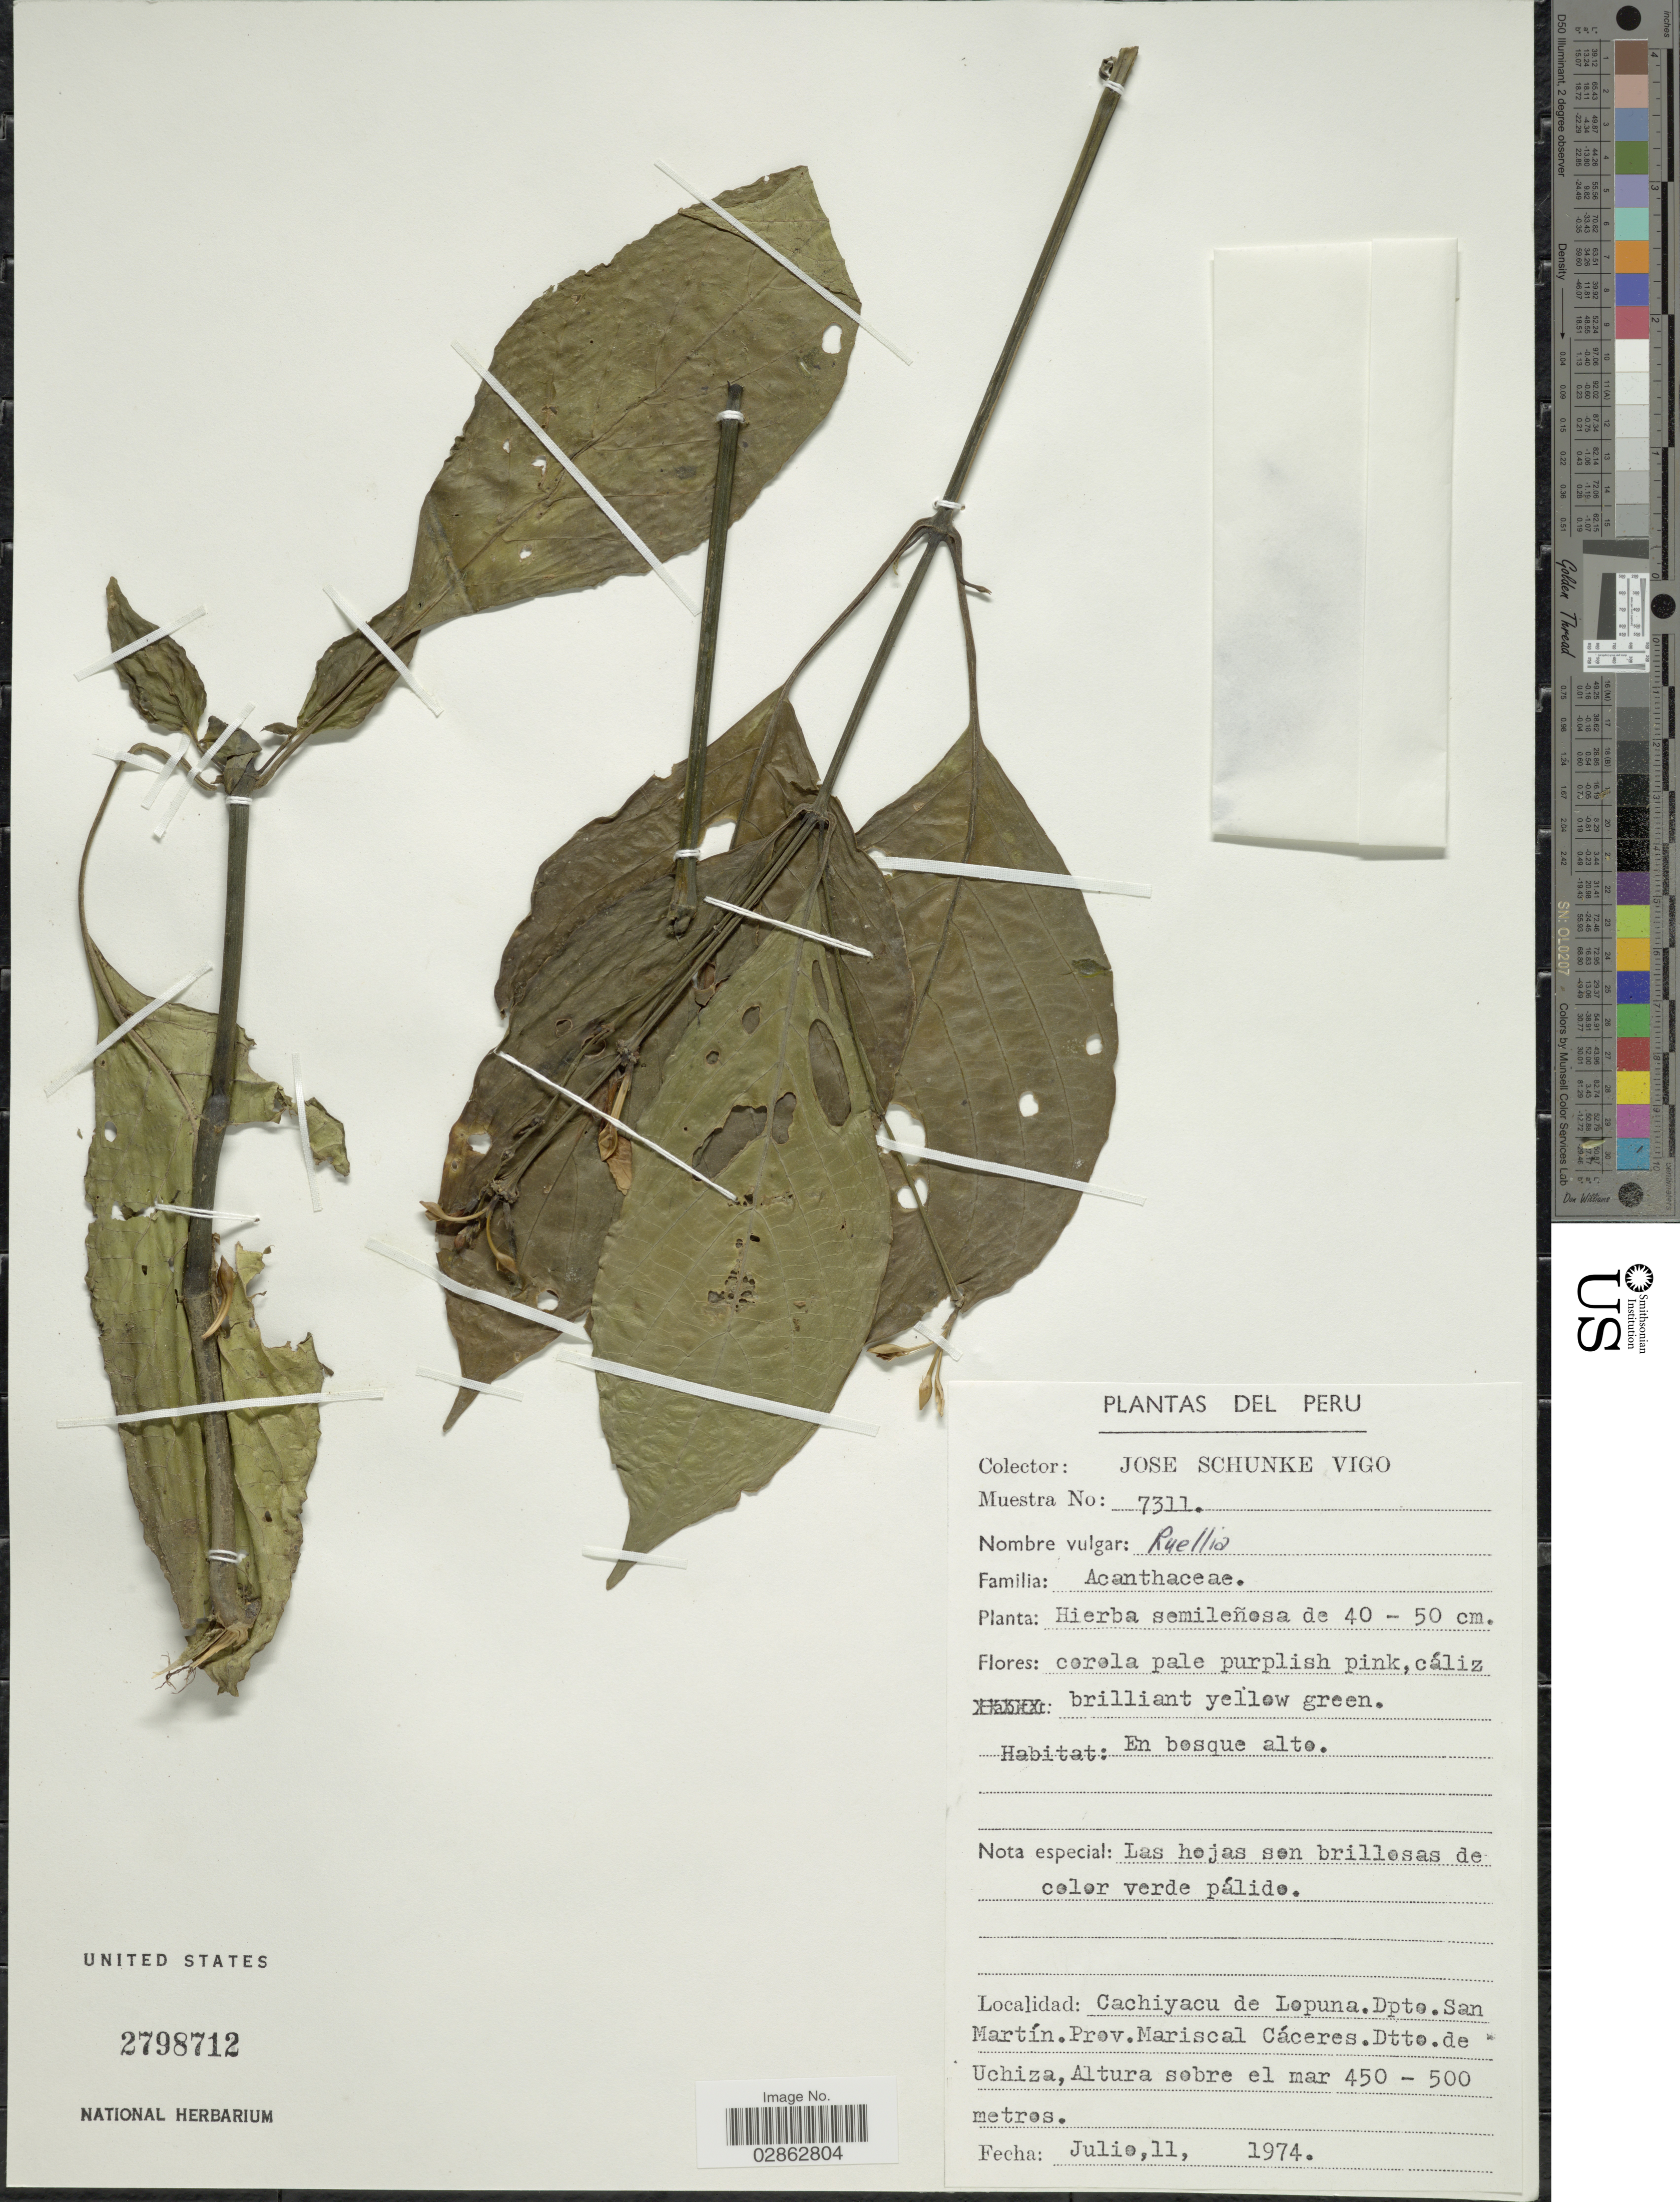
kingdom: Plantae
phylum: Tracheophyta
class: Magnoliopsida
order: Lamiales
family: Acanthaceae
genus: Ruellia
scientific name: Ruellia sp.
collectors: J. Schunke Vigo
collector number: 7311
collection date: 1974-07-11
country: Peru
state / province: San Martín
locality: Cachiyacu de Lopuna. Dpto. San Martín. Prov. Mariscal Cáceres. Dtto. de Uchiza.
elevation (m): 450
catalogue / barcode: US 2798712